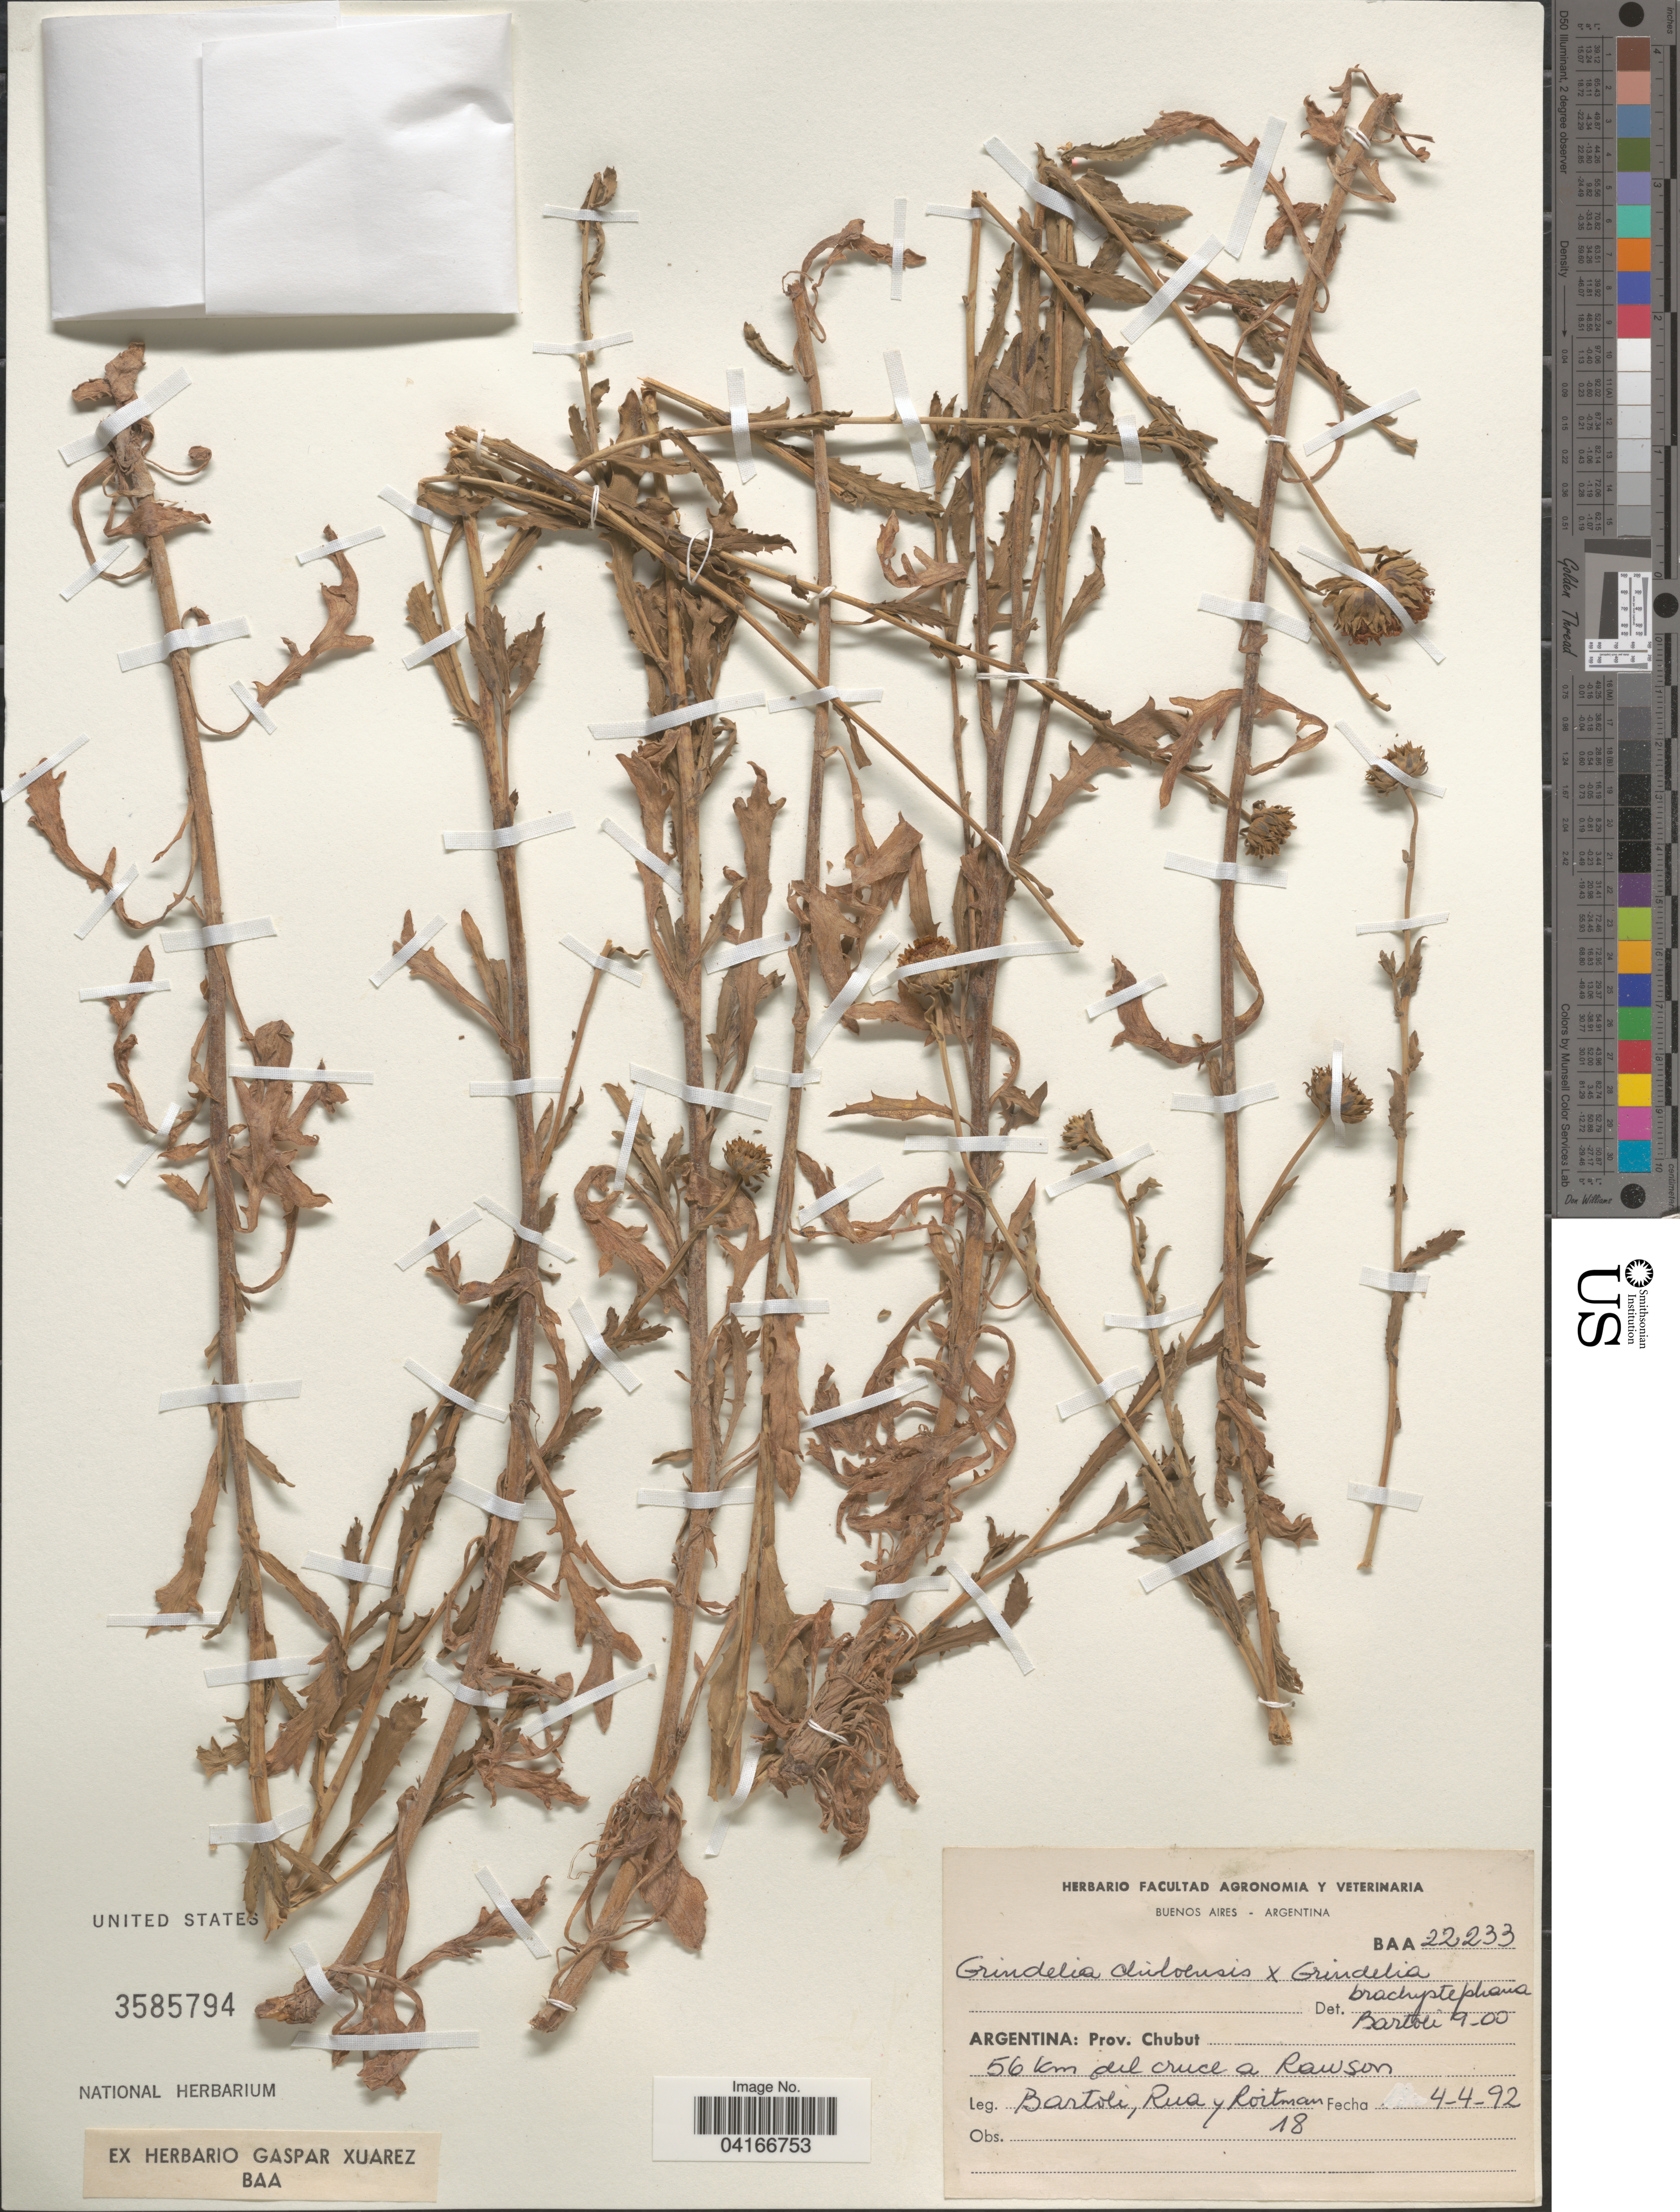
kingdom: Plantae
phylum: Tracheophyta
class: Magnoliopsida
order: Asterales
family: Asteraceae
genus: Grindelia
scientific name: Grindelia chiloensis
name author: (Cornel.) Cabrera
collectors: Bartoli, Rua & Roitman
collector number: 18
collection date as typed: Transcribed d/m/y: 4/4/92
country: Argentina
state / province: Chubut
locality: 56 km del cruce a Rawson.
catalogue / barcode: US 3585794